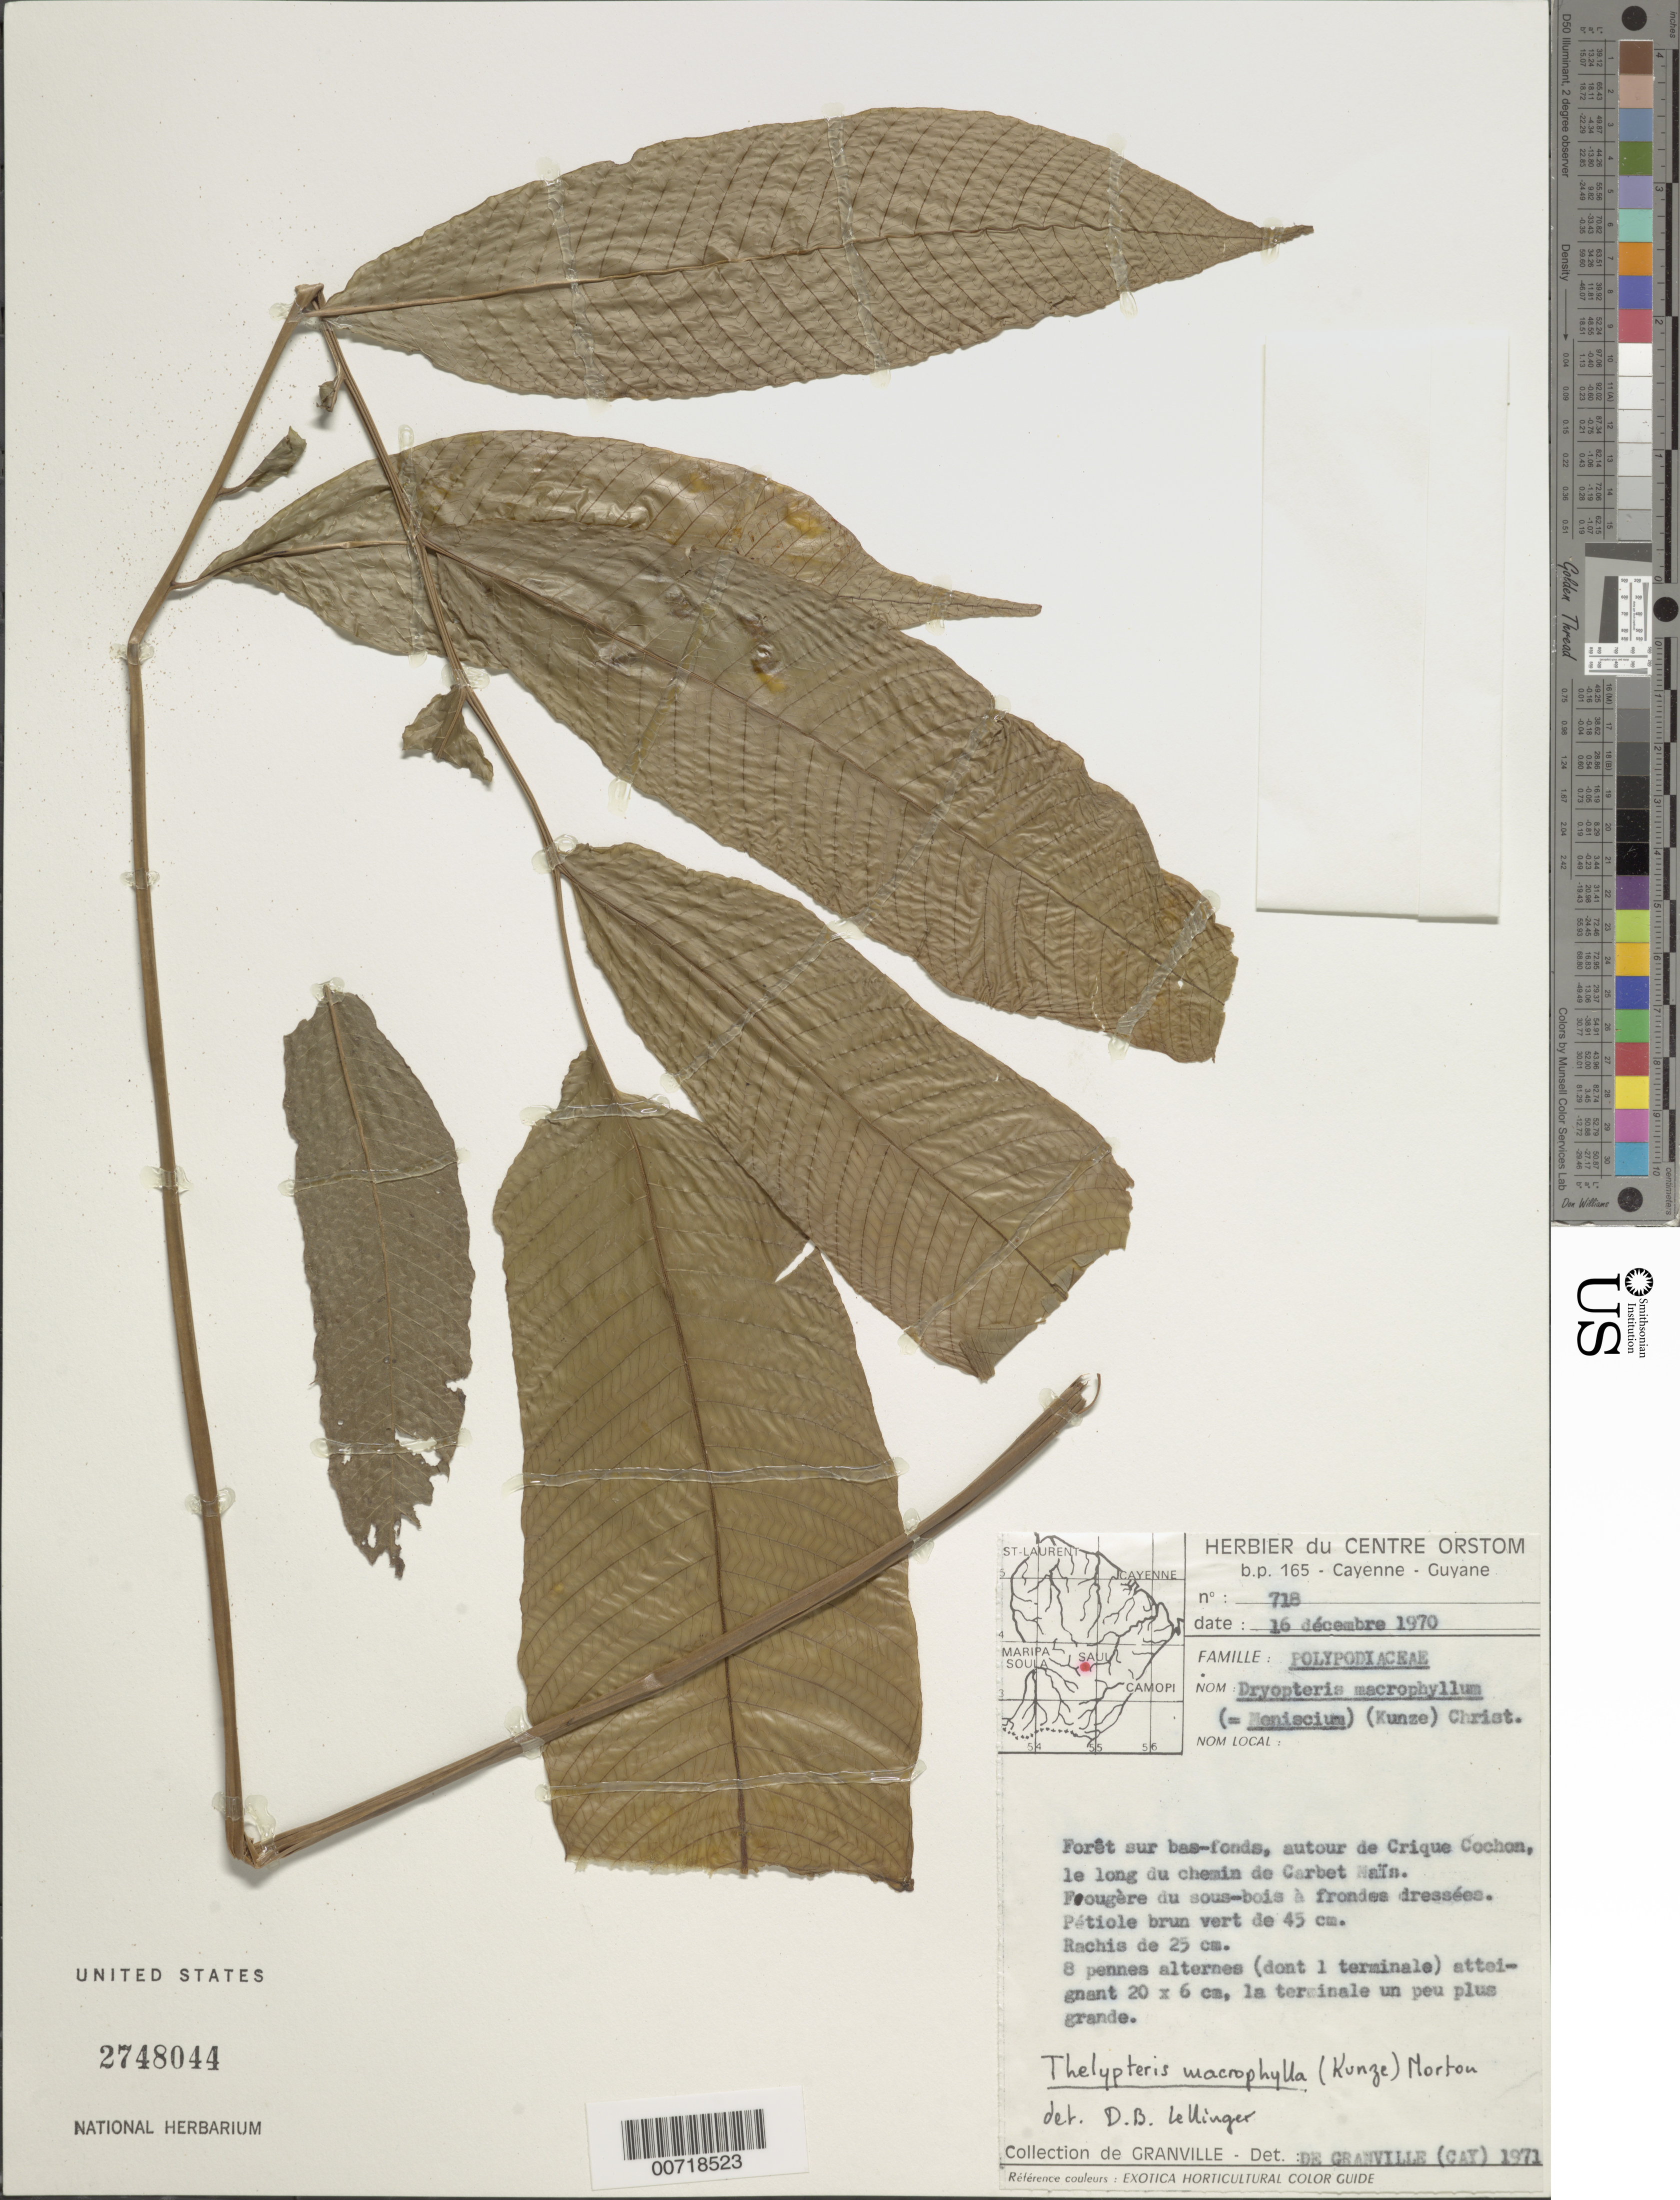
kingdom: Plantae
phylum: Tracheophyta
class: Polypodiopsida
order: Polypodiales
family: Thelypteridaceae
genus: Meniscium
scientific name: Meniscium macrophyllum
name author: Kunze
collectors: J.-J. de Granville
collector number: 718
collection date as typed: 16-Dec-70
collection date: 1970-12-16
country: French Guiana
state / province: Saint-Laurent-du-Maroni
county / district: Saül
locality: Saül, Crique Cochon, chemin de Carbet Maïs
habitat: Forest, on low ground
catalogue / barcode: US 2748044